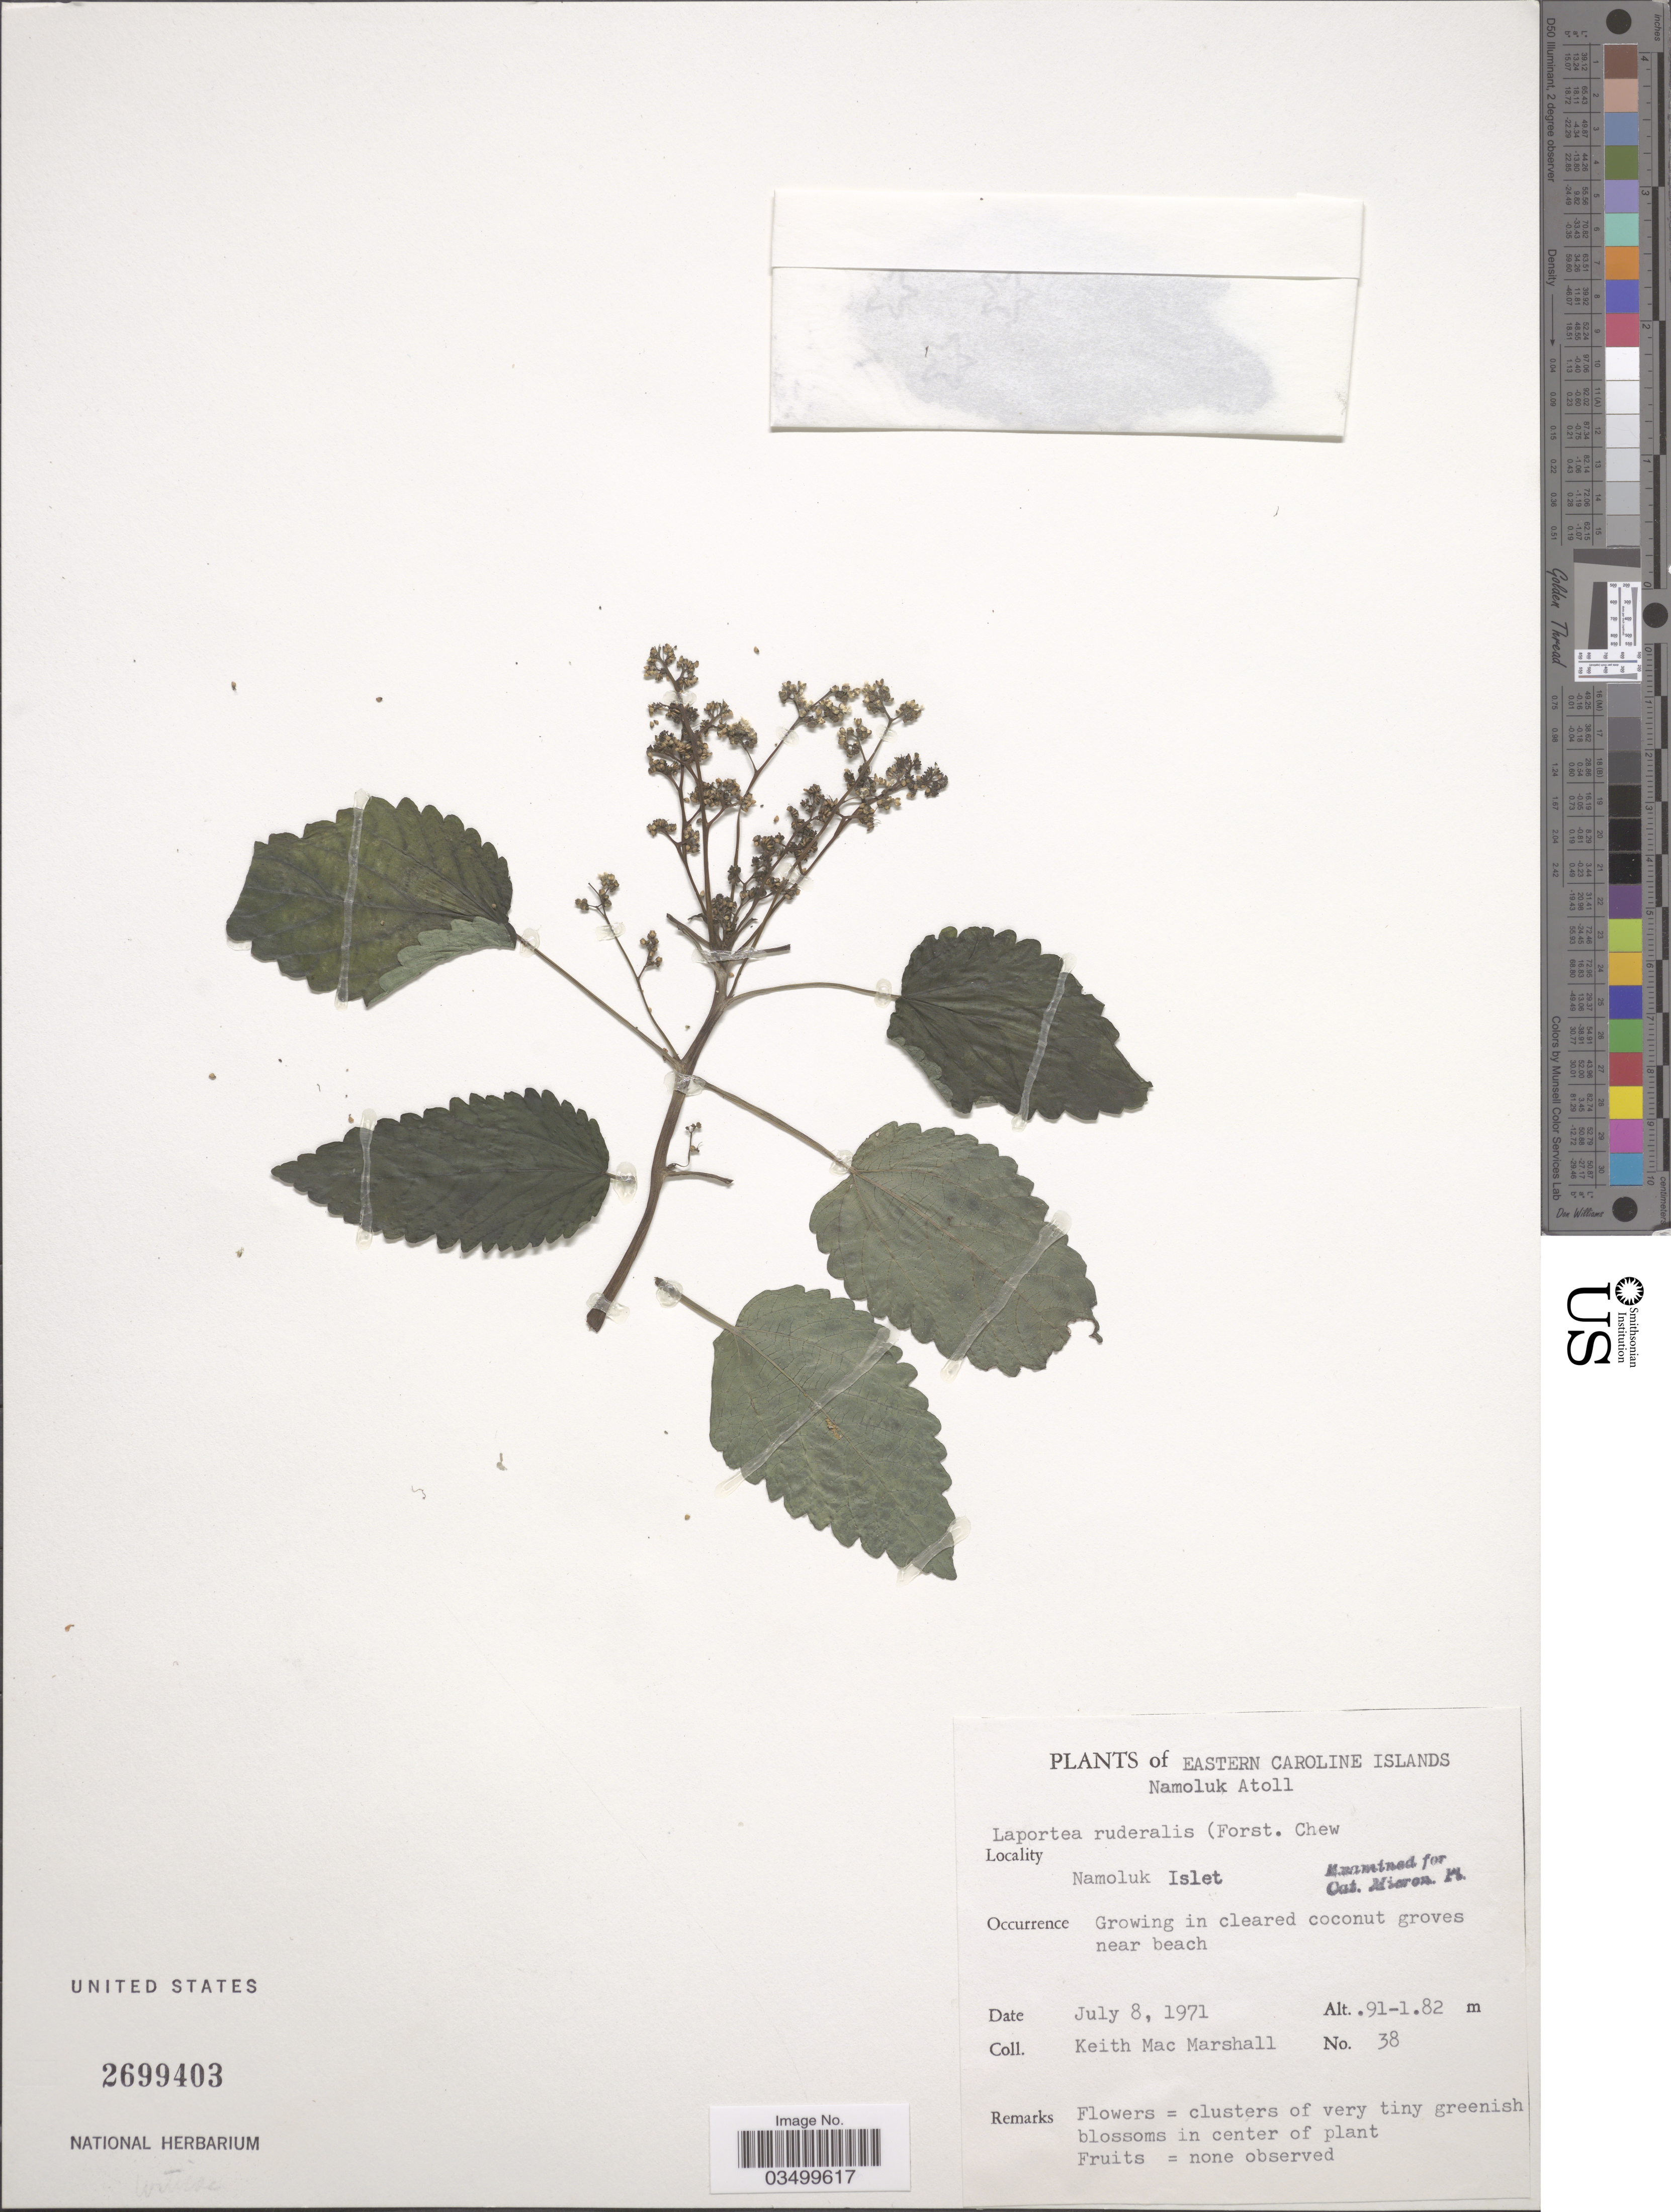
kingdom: Plantae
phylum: Tracheophyta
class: Magnoliopsida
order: Rosales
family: Urticaceae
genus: Laportea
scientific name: Laportea ruderalis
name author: (G. Forst.) Chew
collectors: K. M. Marshall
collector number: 38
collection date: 1971-07-08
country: Micronesia, Federated States of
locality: Eastern Caroline Islands. Namoluk Atoll. Namoluk Islet.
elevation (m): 0.91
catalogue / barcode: US 2699403